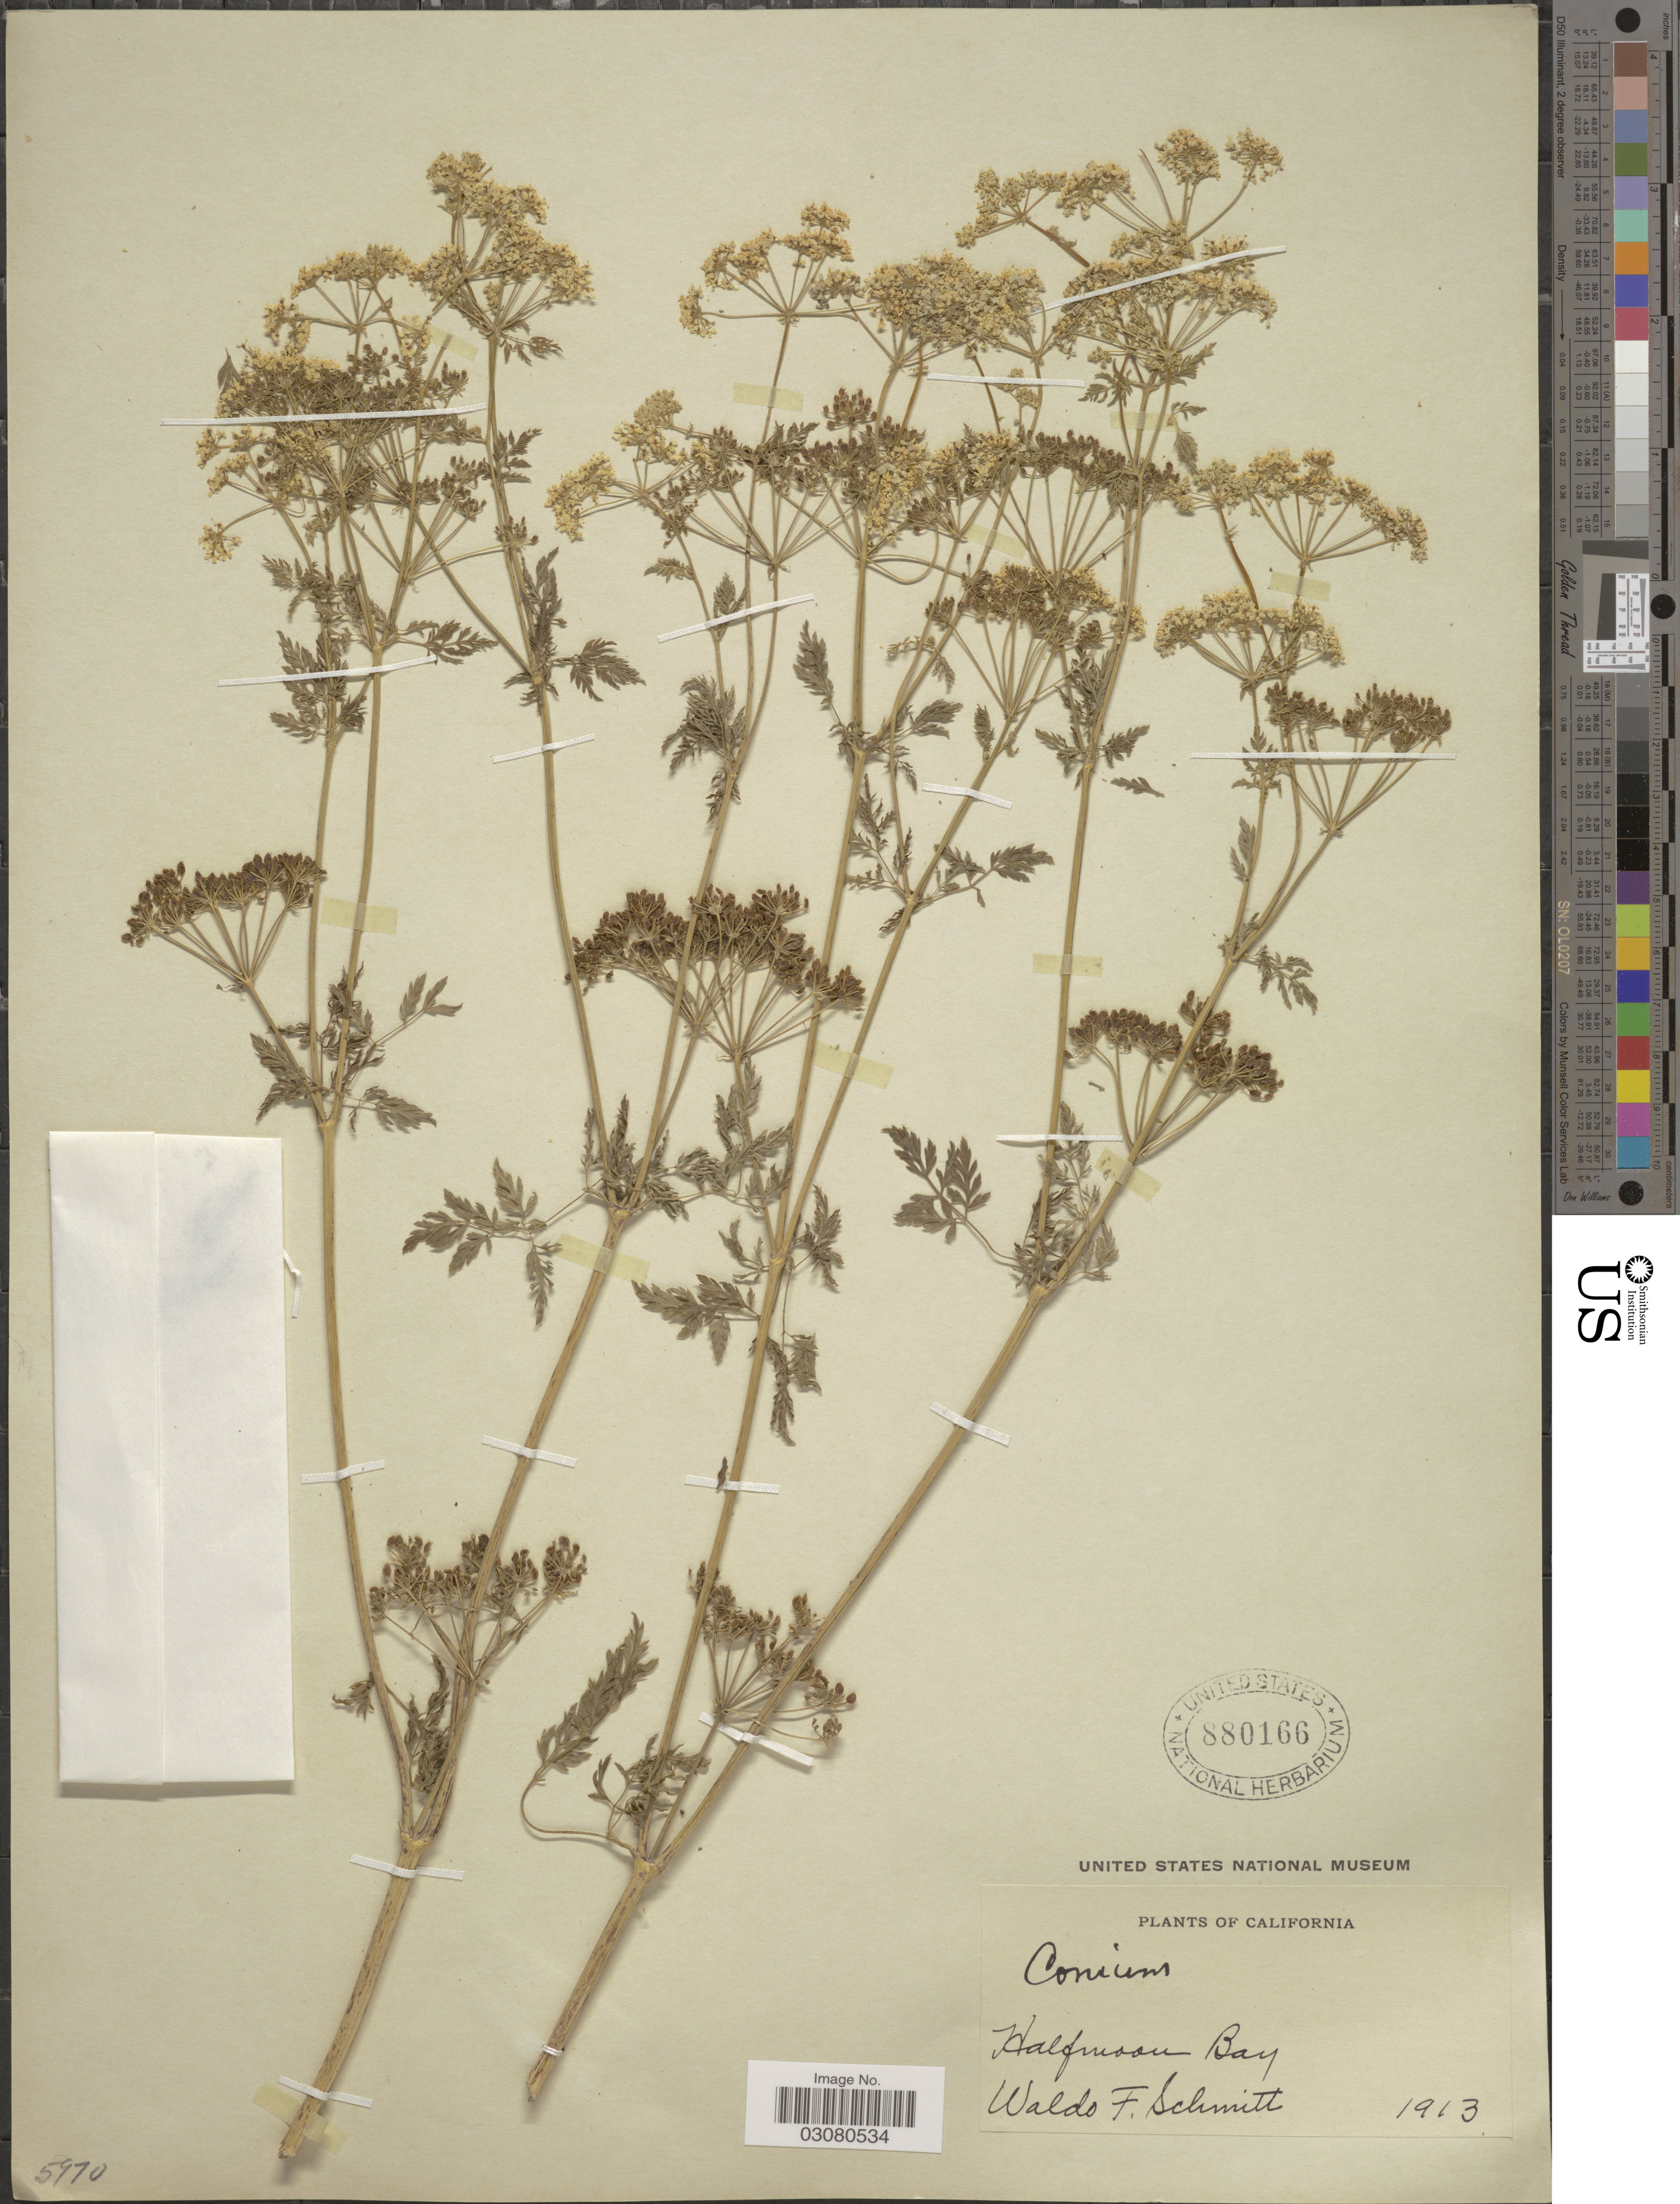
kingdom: Plantae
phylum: Tracheophyta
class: Magnoliopsida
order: Apiales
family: Apiaceae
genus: Conium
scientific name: Conium maculatum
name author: L.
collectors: W. F. Schmitt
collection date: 1913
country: United States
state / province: California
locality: Halfmoon Bay.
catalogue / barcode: US 880166